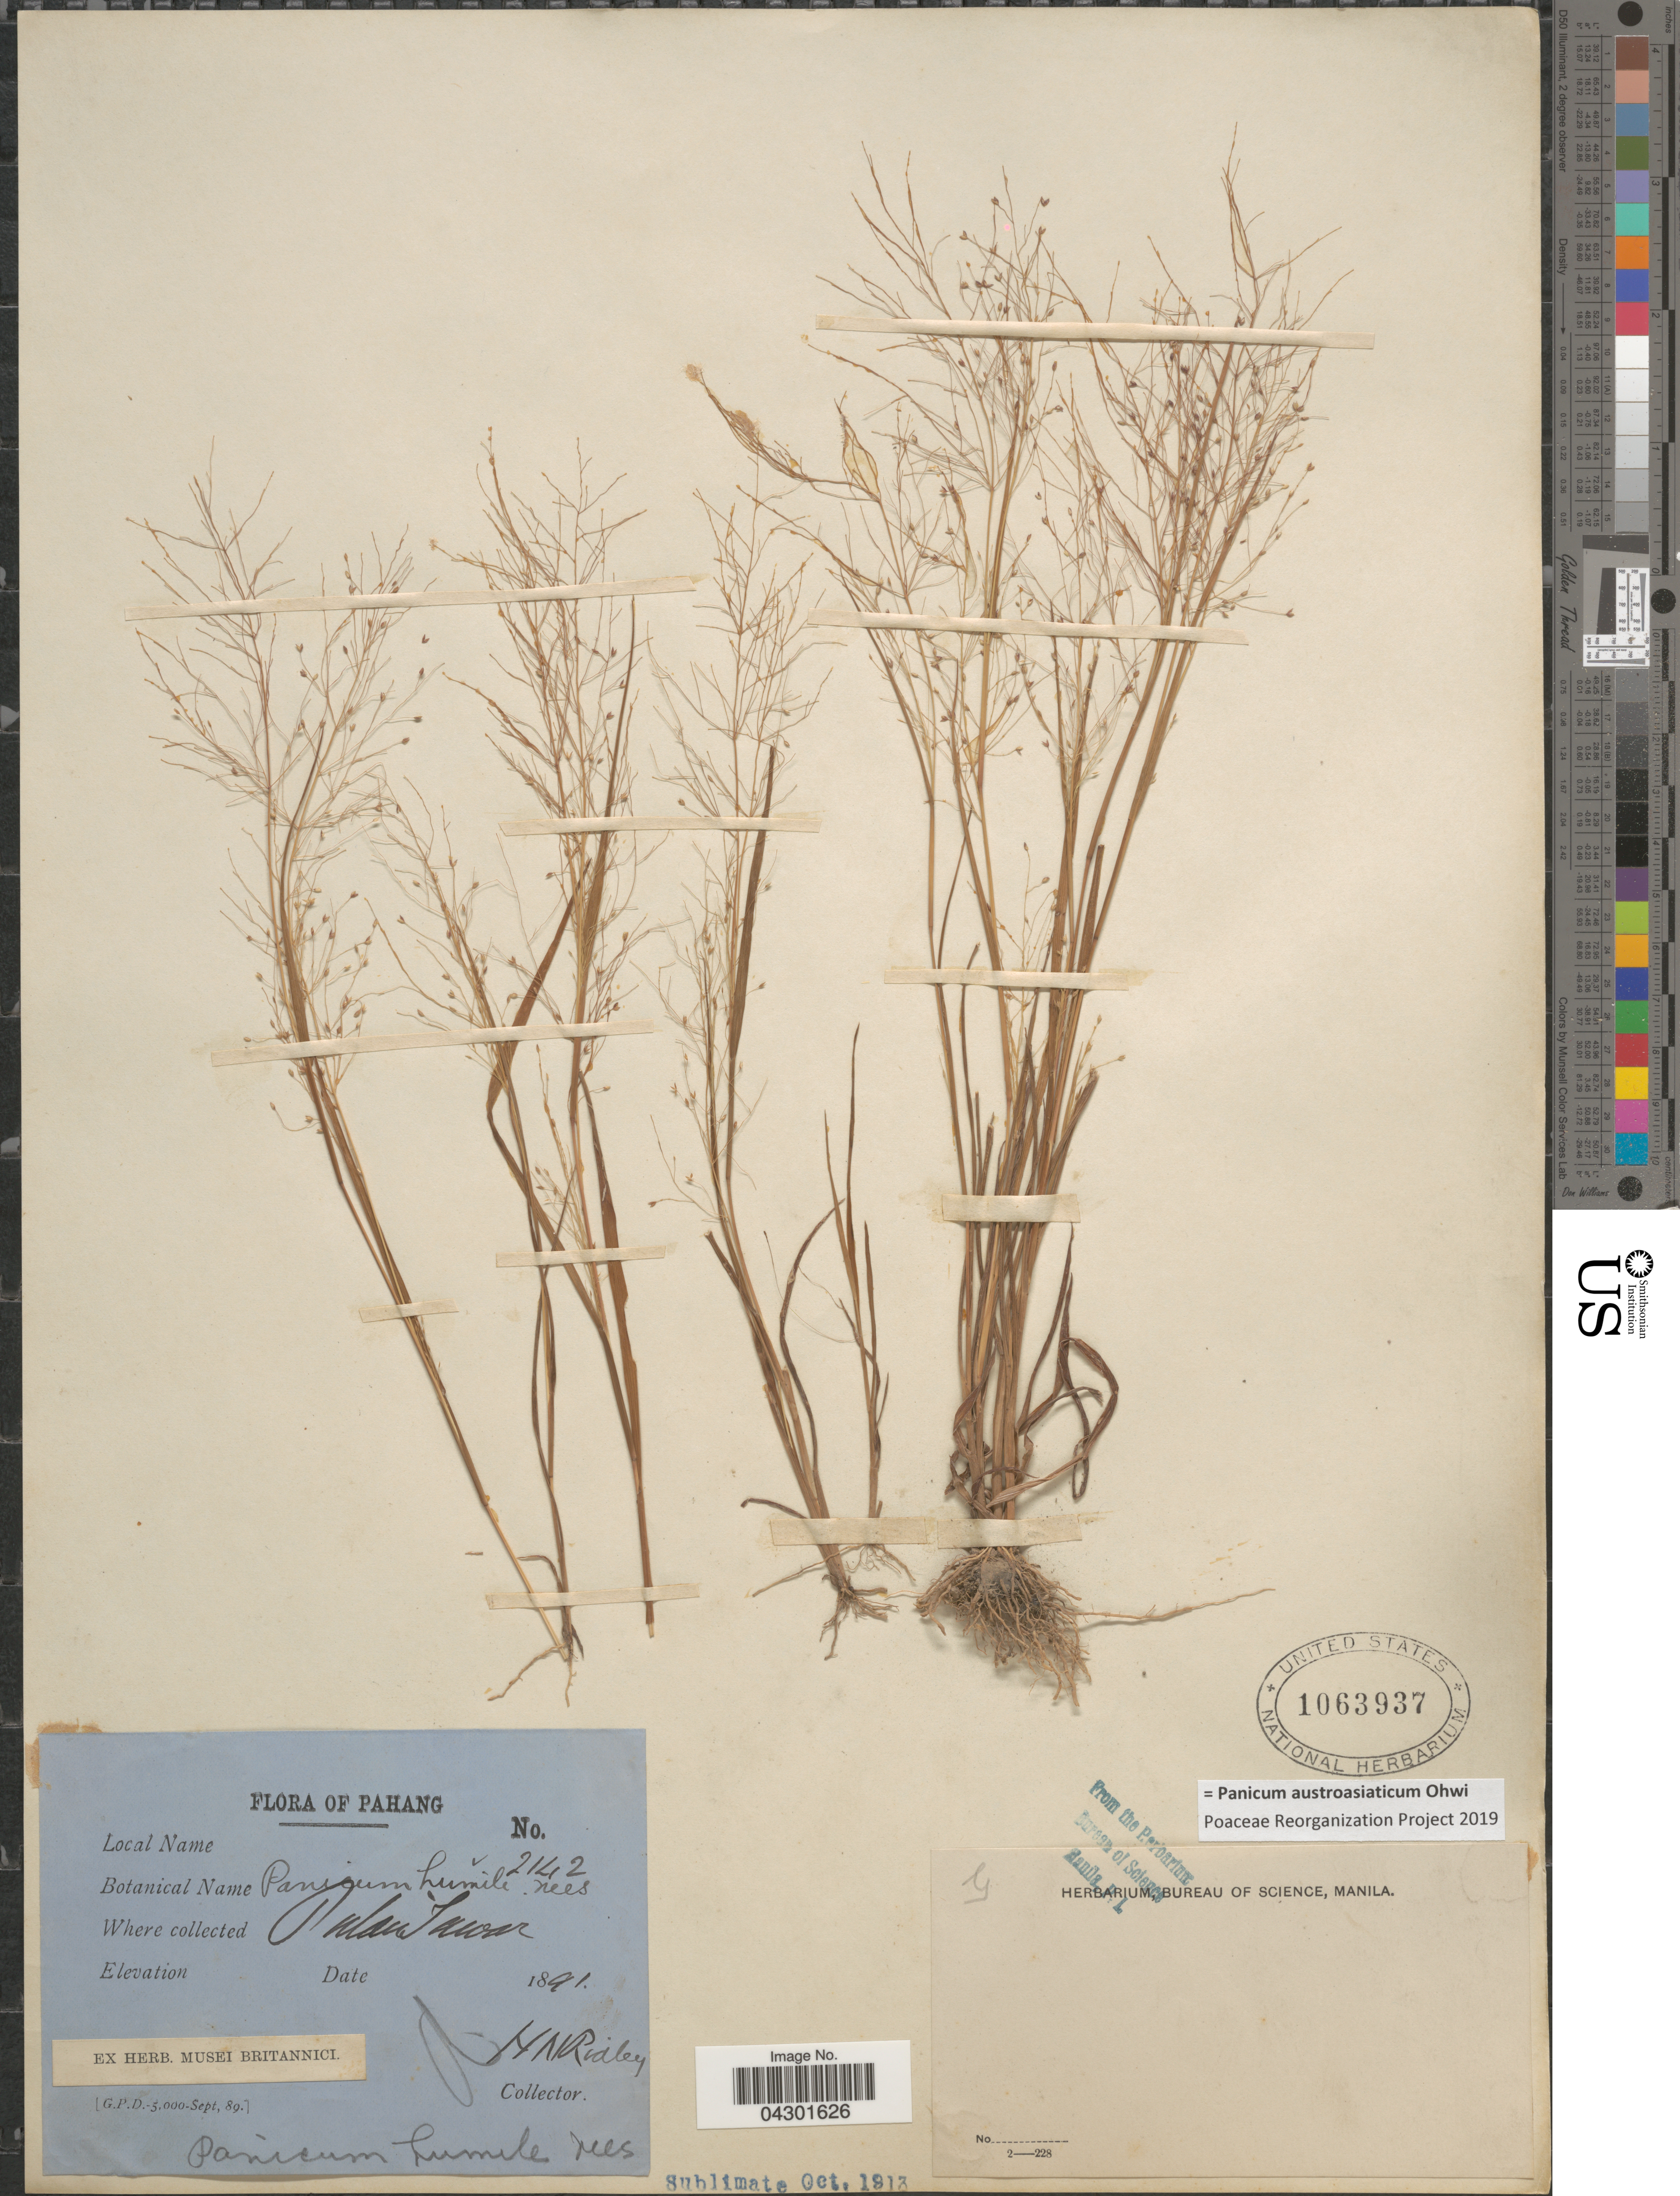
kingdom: Plantae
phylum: Tracheophyta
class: Liliopsida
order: Poales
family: Poaceae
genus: Panicum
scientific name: Panicum austroasiaticum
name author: Ohwi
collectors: H. N. Ridley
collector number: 2142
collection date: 1891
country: Malaysia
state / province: Pahang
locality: Pulan Jawa.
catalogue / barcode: US 1063937